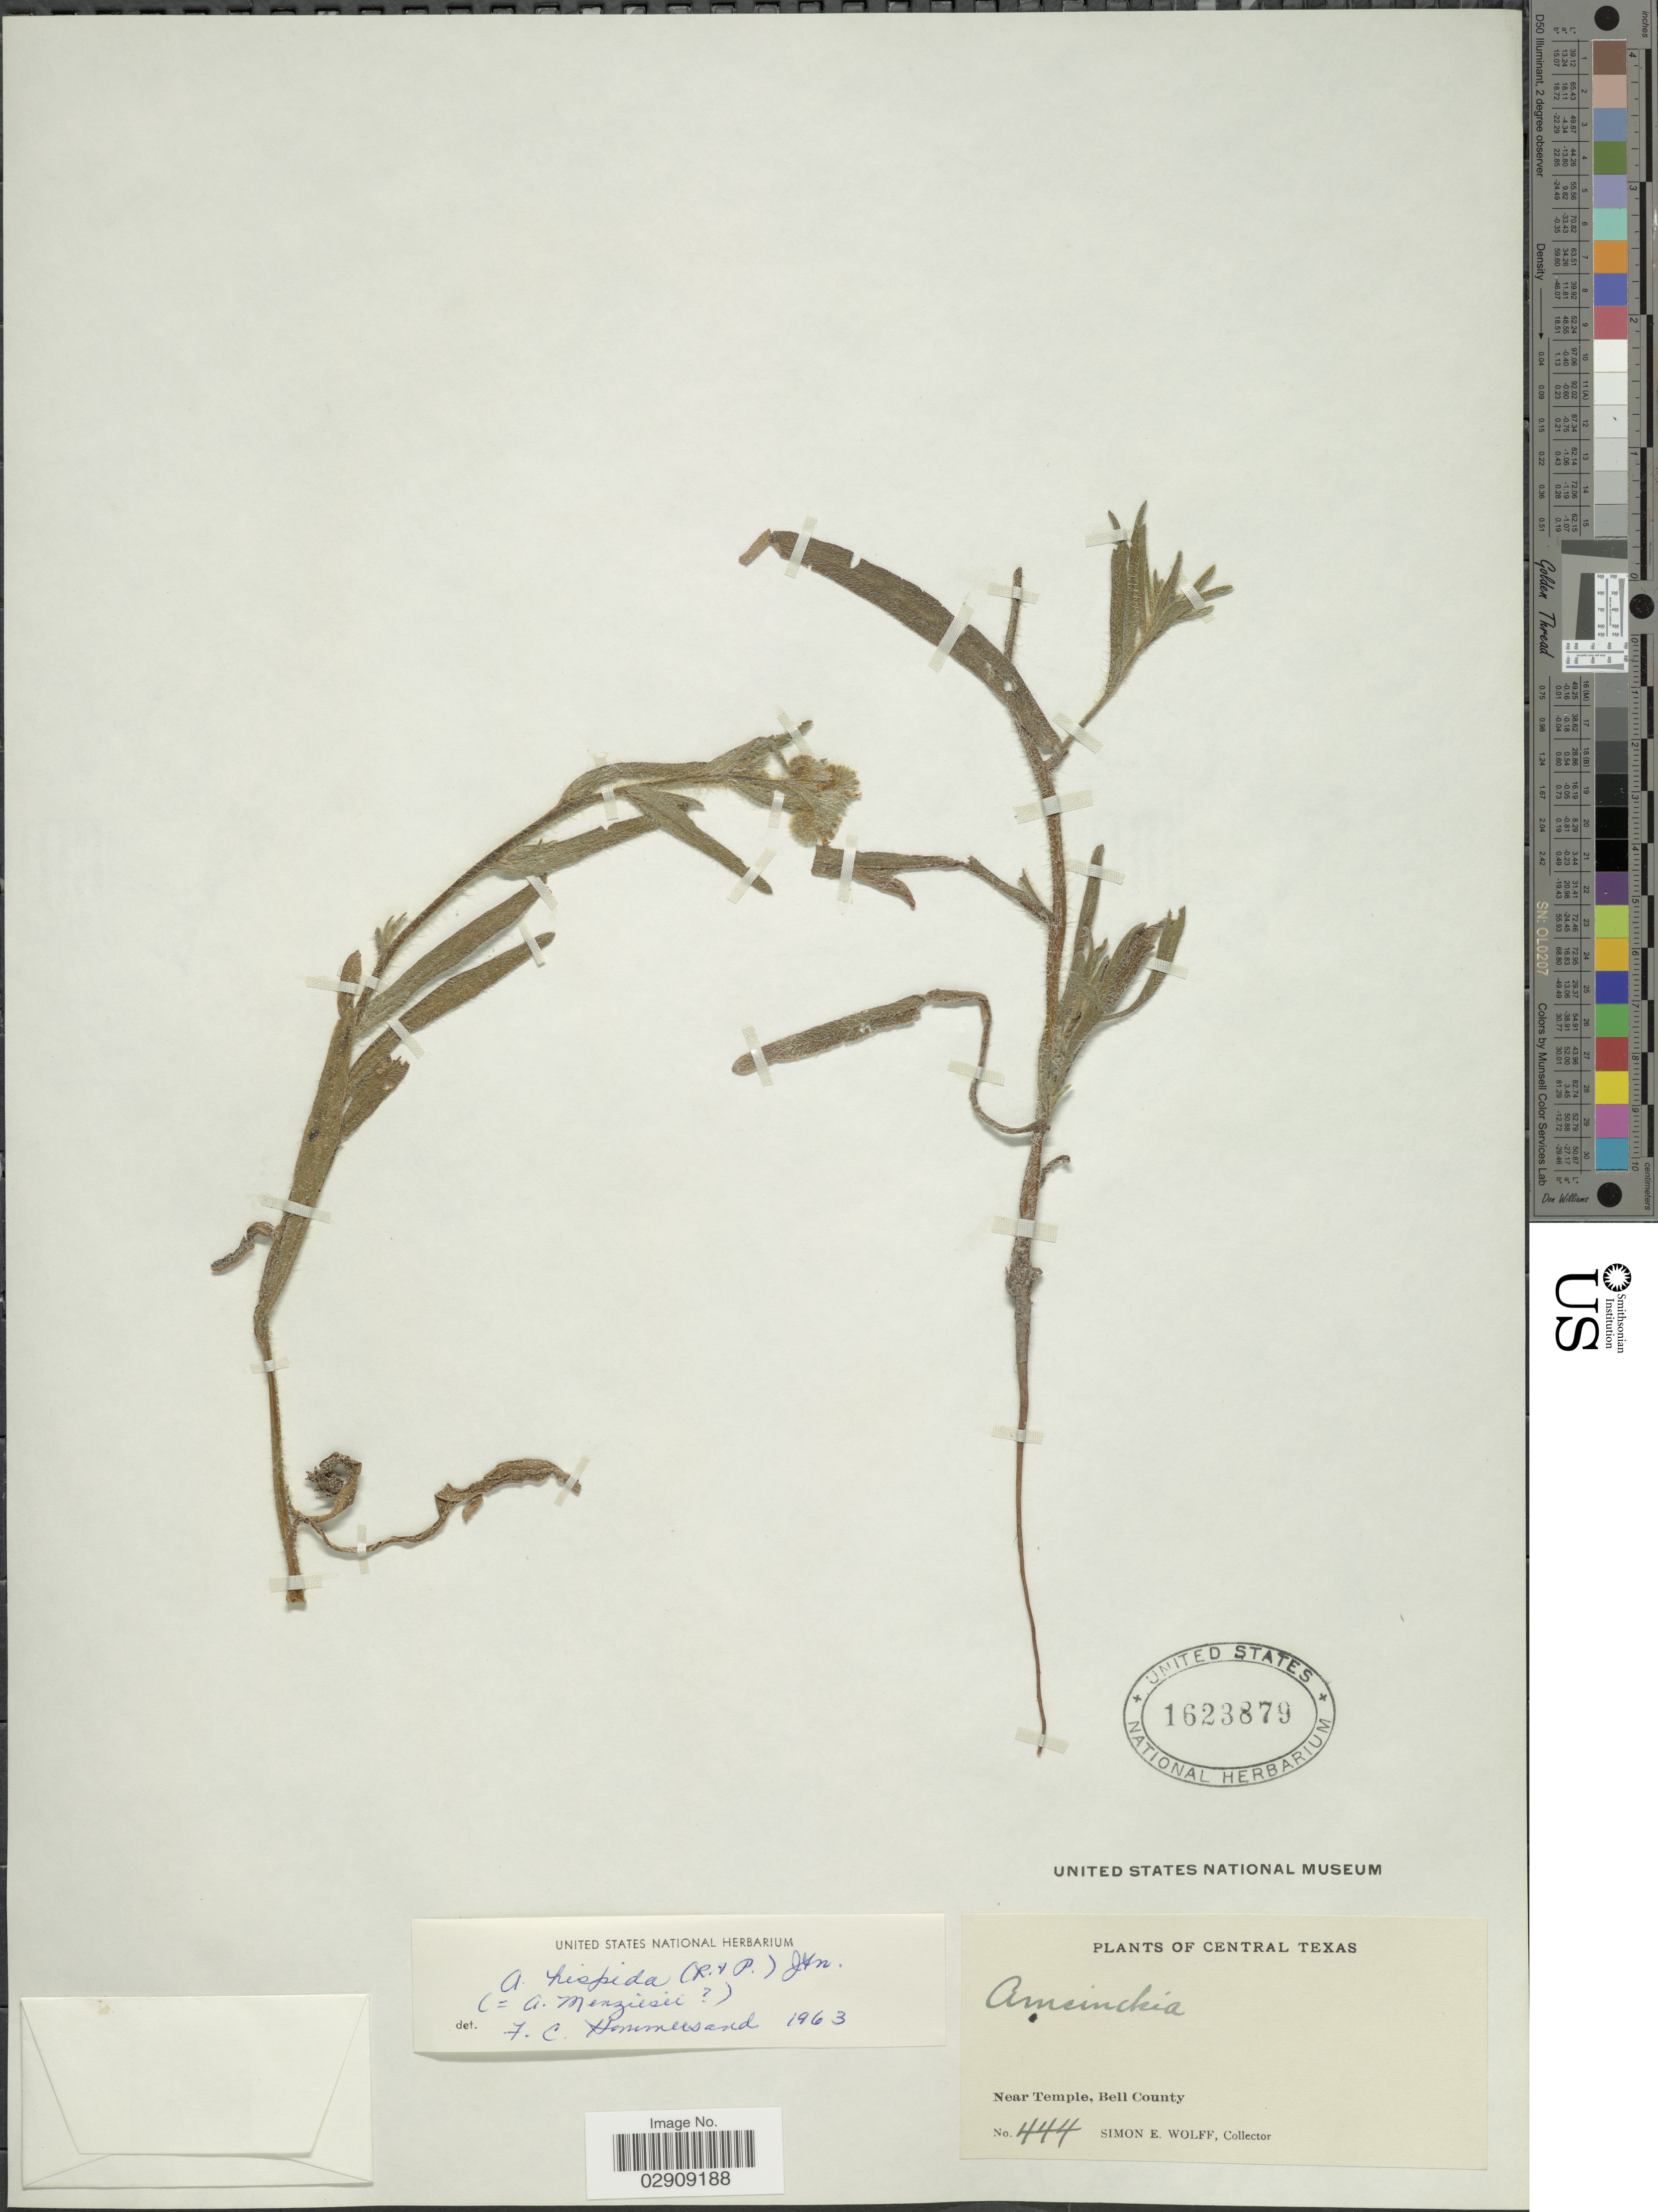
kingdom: Plantae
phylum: Tracheophyta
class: Magnoliopsida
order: Boraginales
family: Boraginaceae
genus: Amsinckia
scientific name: Amsinckia menziesii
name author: A. Nelson & J.F. Macbr.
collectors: S. E. Wolff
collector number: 444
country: United States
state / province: Texas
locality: Central Texas. Near Temple, Bell County.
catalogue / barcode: US 1623879